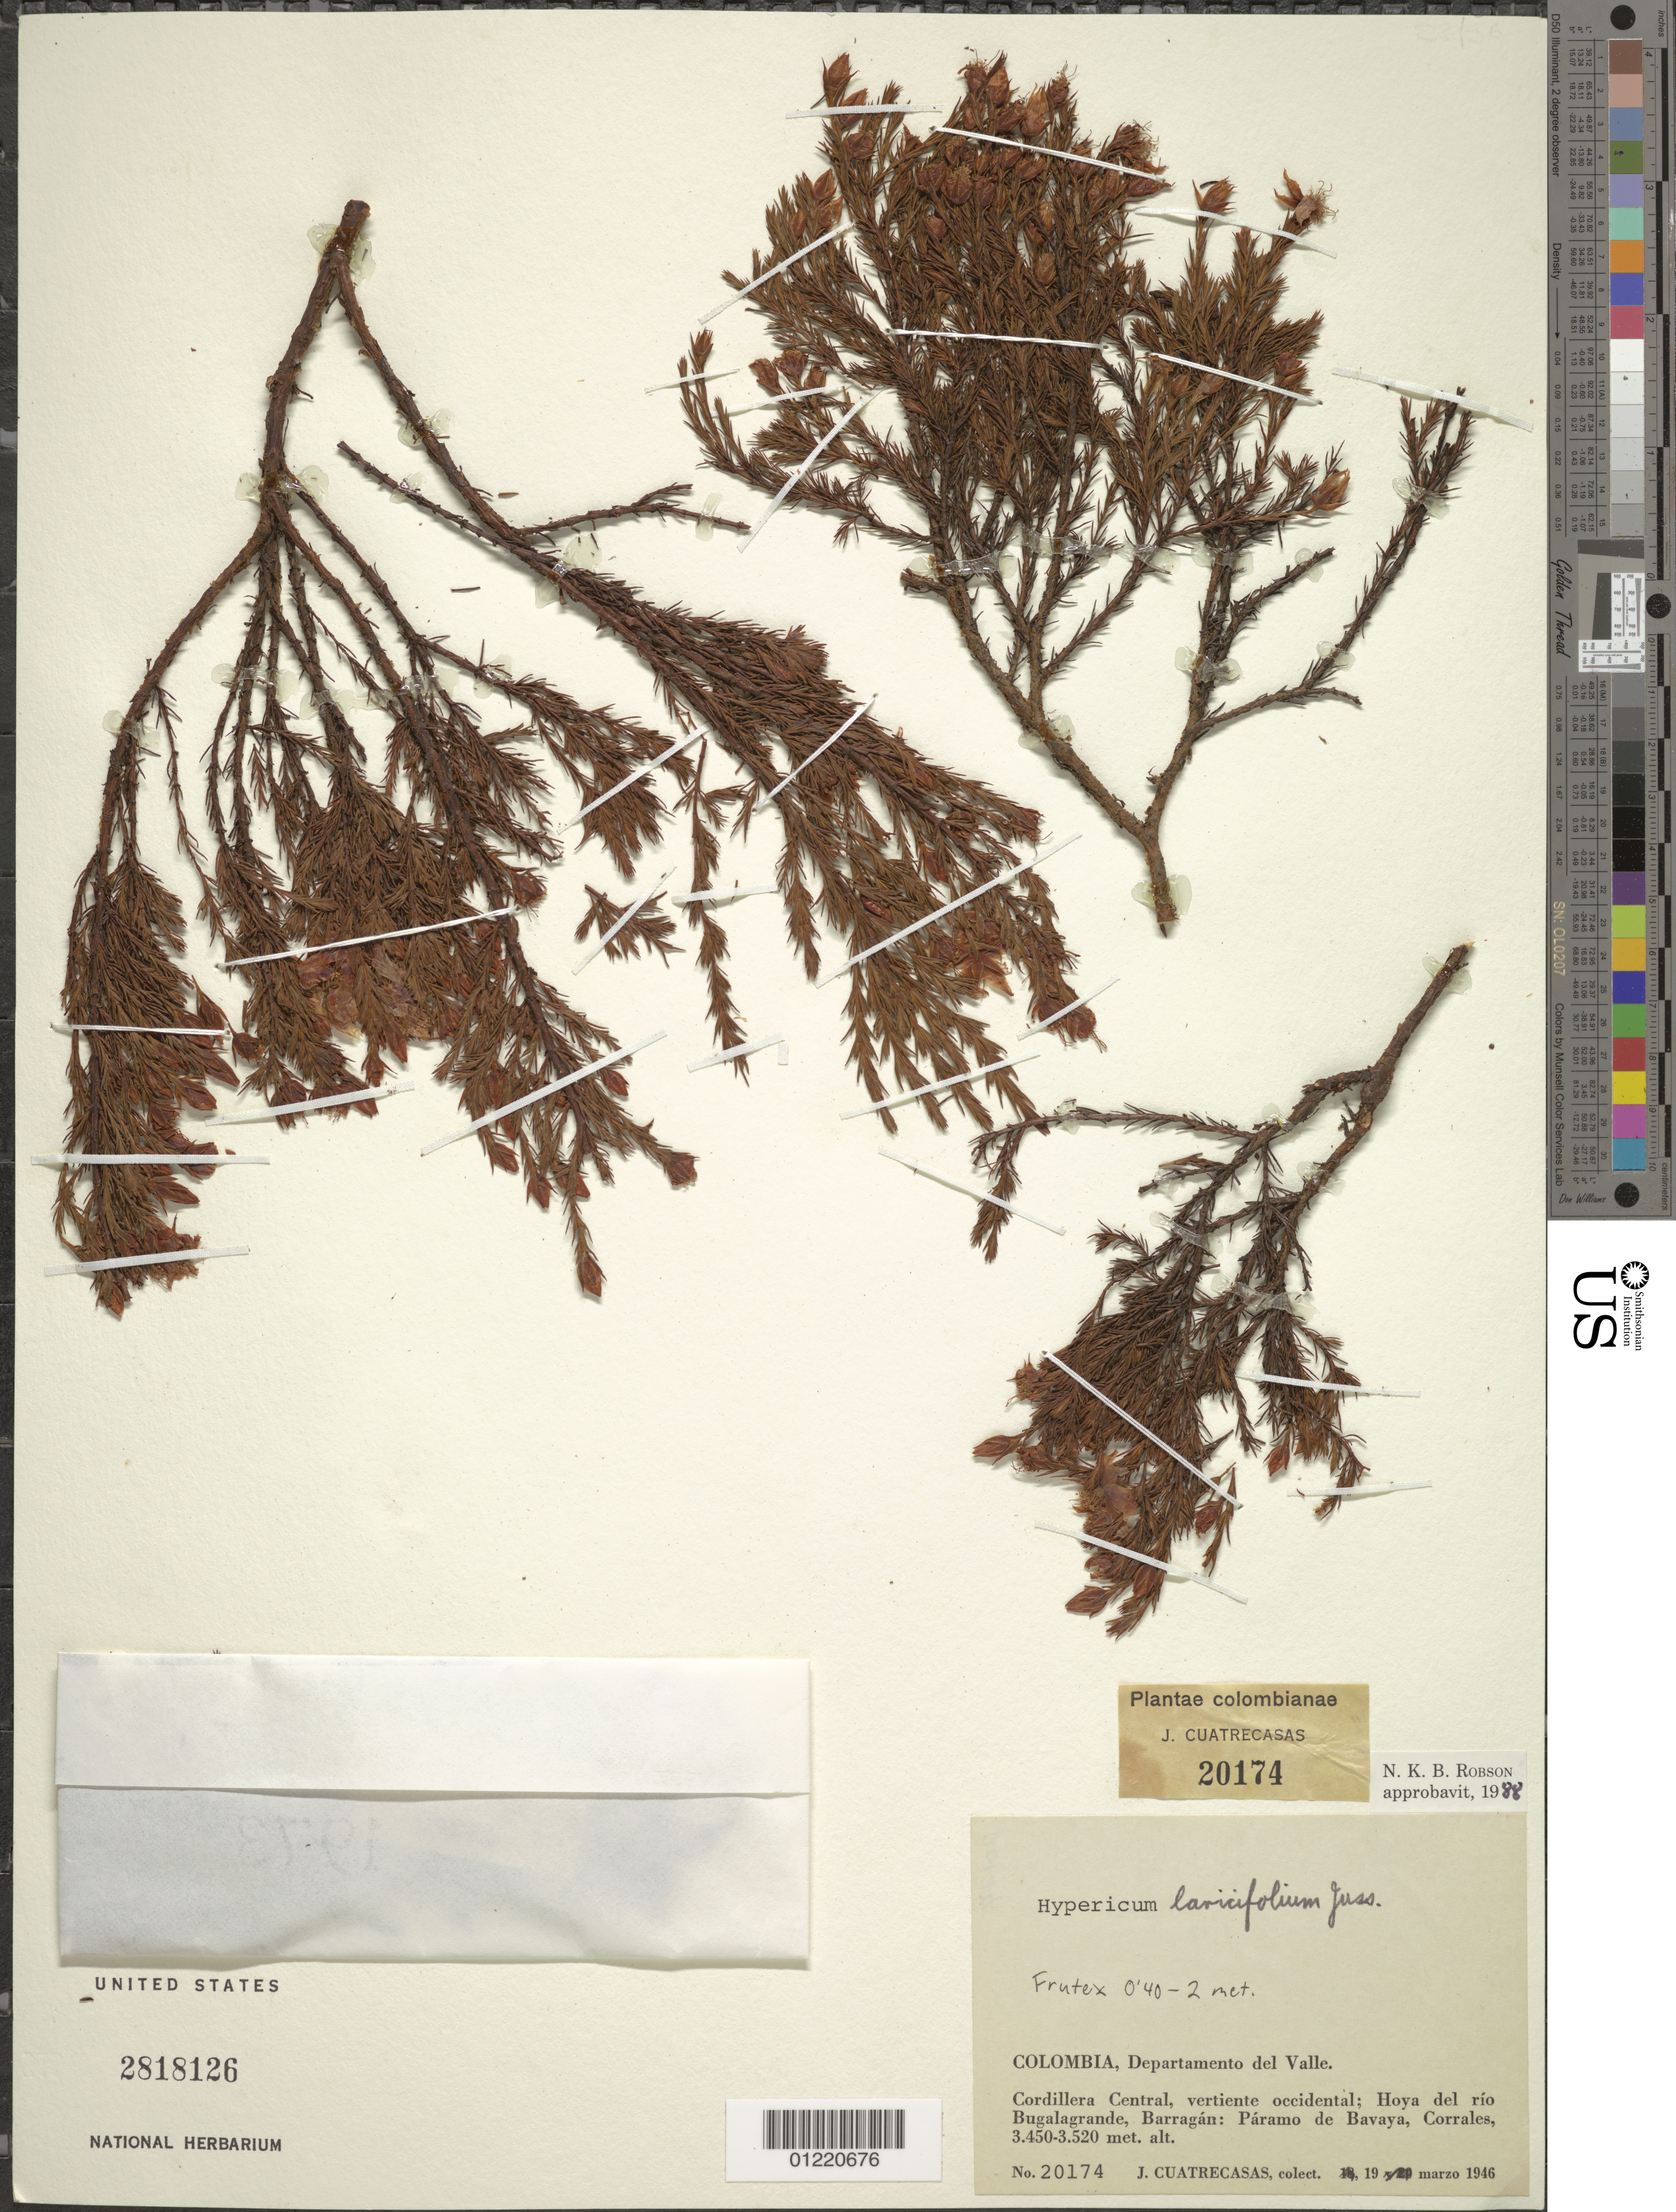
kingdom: Plantae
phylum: Tracheophyta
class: Magnoliopsida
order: Malpighiales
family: Hypericaceae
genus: Hypericum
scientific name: Hypericum laricifolium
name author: Juss.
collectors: J. Cuatrecasas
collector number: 20174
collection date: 1946-03-19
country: Colombia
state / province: Valle del Cauca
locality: Cordillera Central, vertiente occidental; Hoya del río Bugalagrande, Brarragán: Páramo de Bavaya, Corrales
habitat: Paramo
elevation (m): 3450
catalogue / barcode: US 2818126